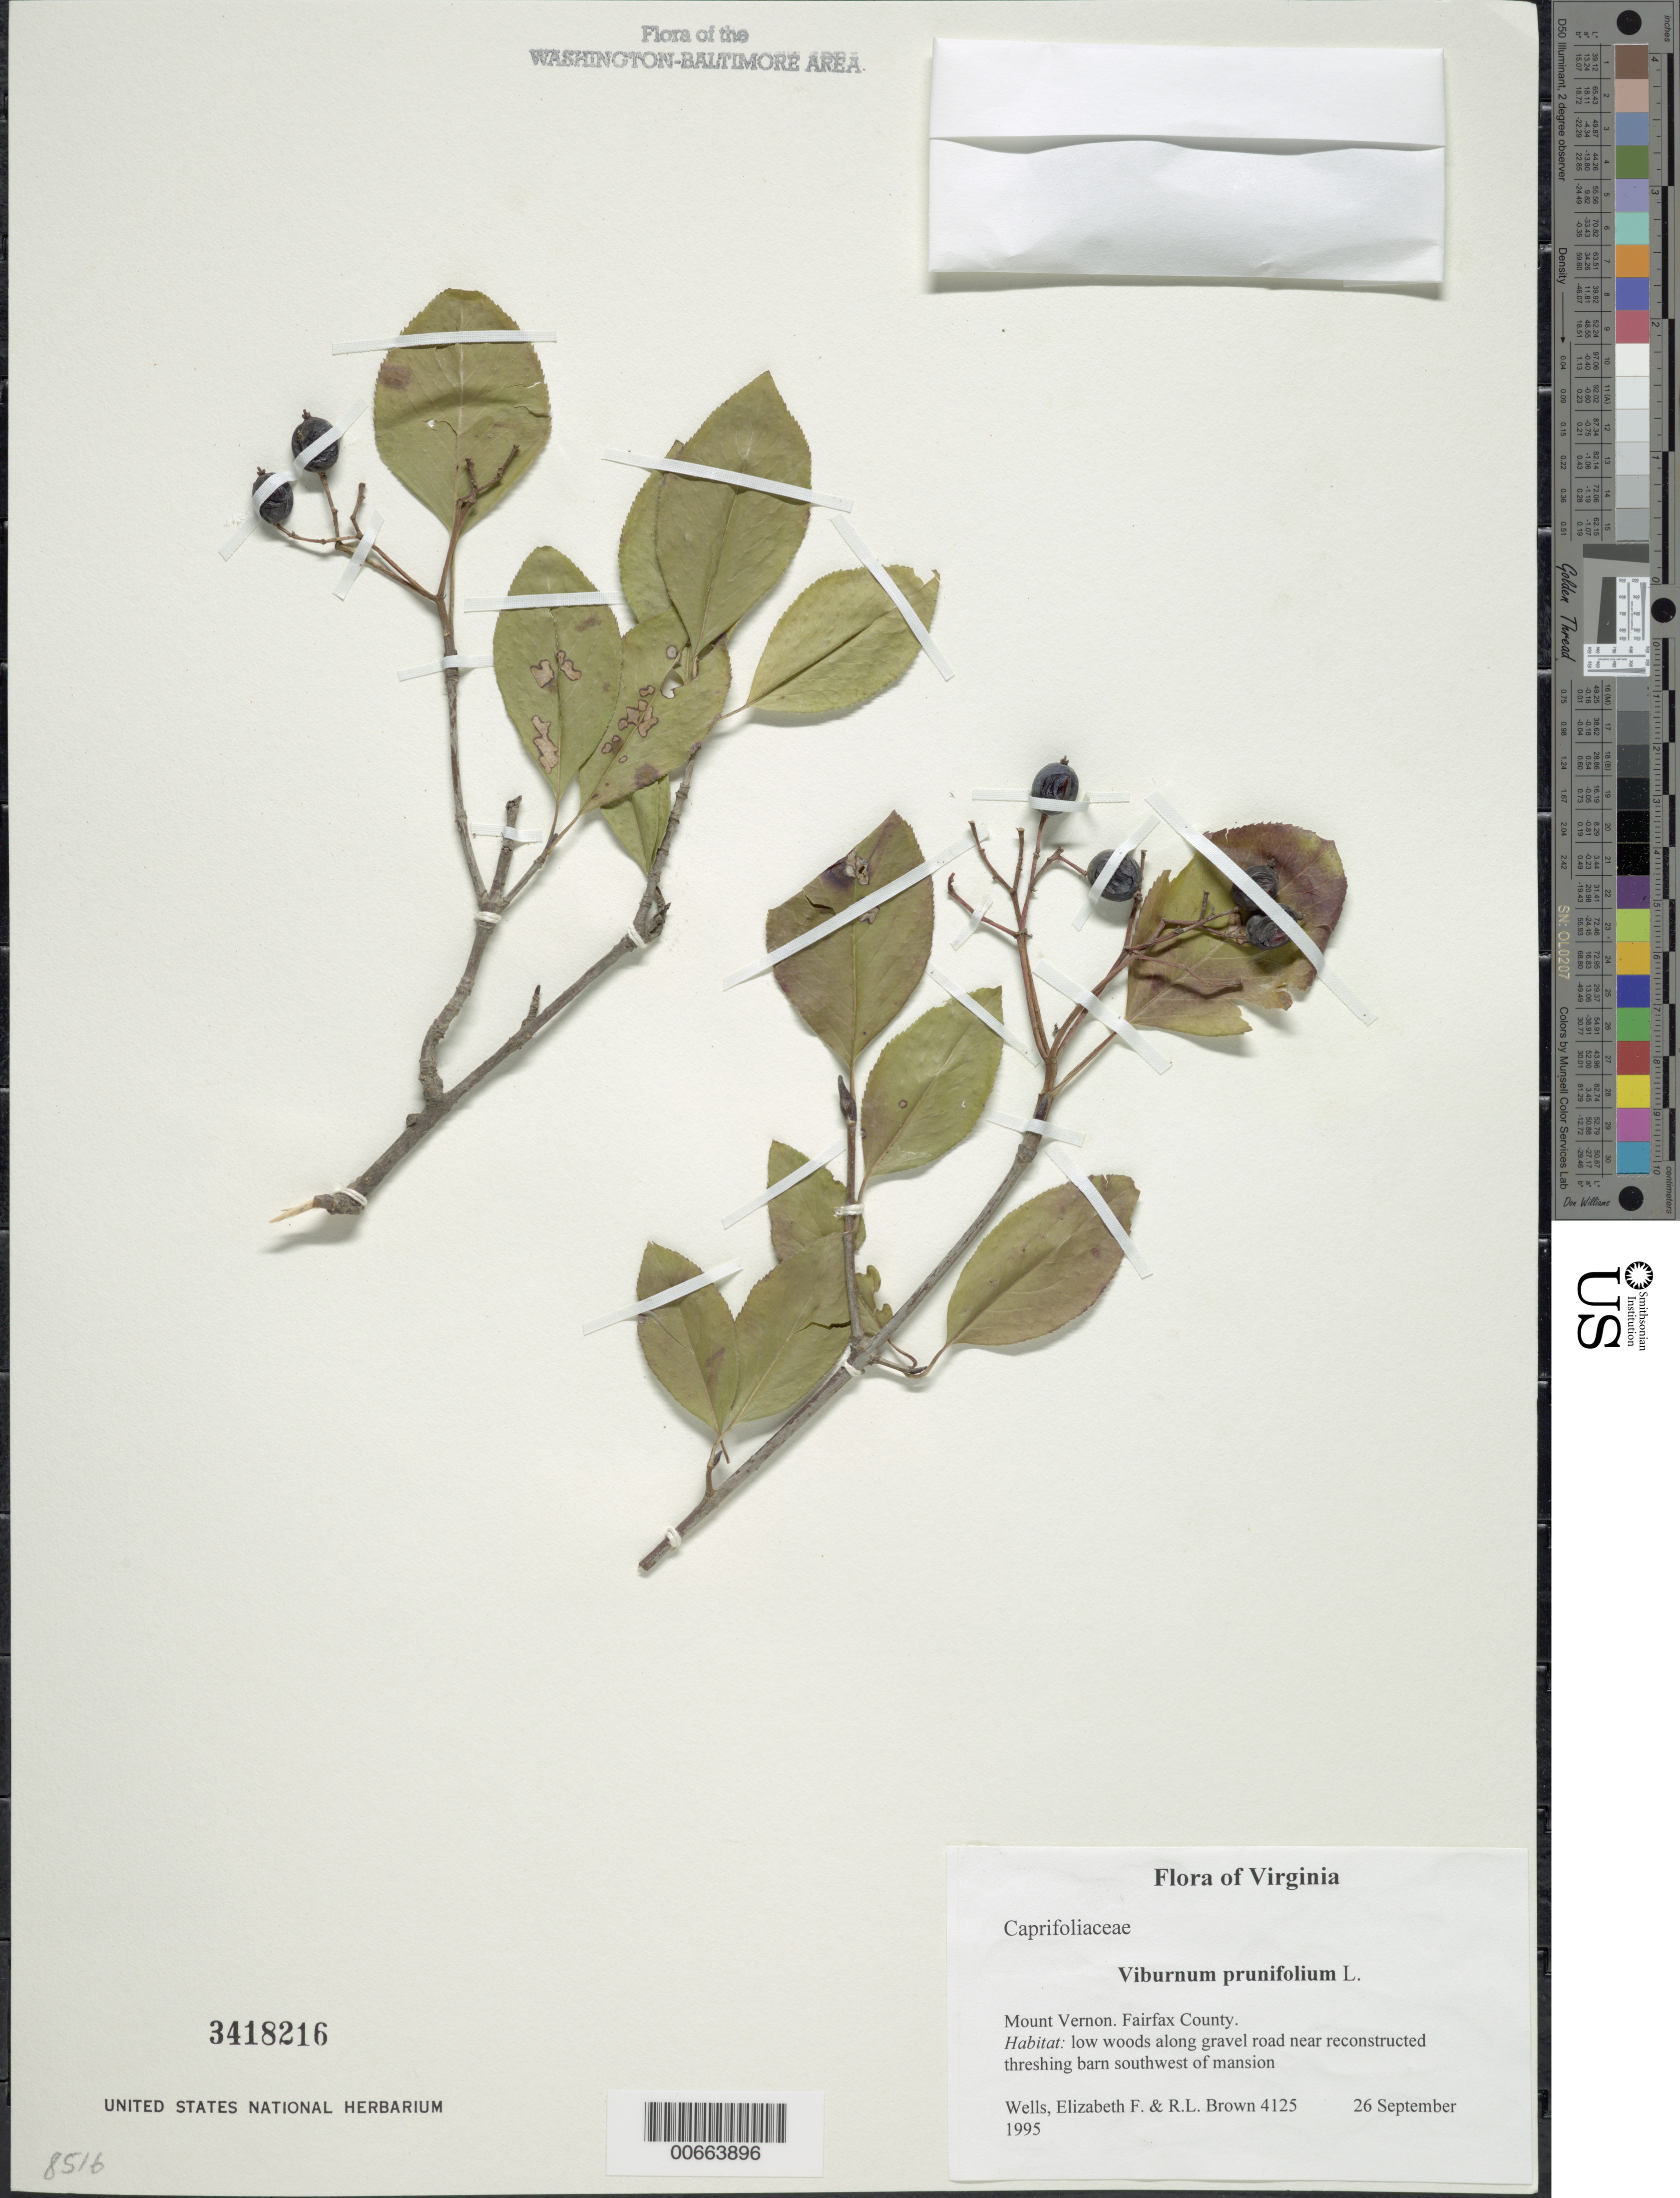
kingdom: Plantae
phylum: Tracheophyta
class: Magnoliopsida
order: Dipsacales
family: Viburnaceae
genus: Viburnum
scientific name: Viburnum prunifolium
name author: L.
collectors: E. F. Wells & R. L. Brown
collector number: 4125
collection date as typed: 26 Sep 1995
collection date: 1995-09-26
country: United States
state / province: Virginia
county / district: Fairfax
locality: Mount Vernon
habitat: low woods along gravel road near reconstructed threshing barn southwest of mansion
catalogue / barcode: US 3418216